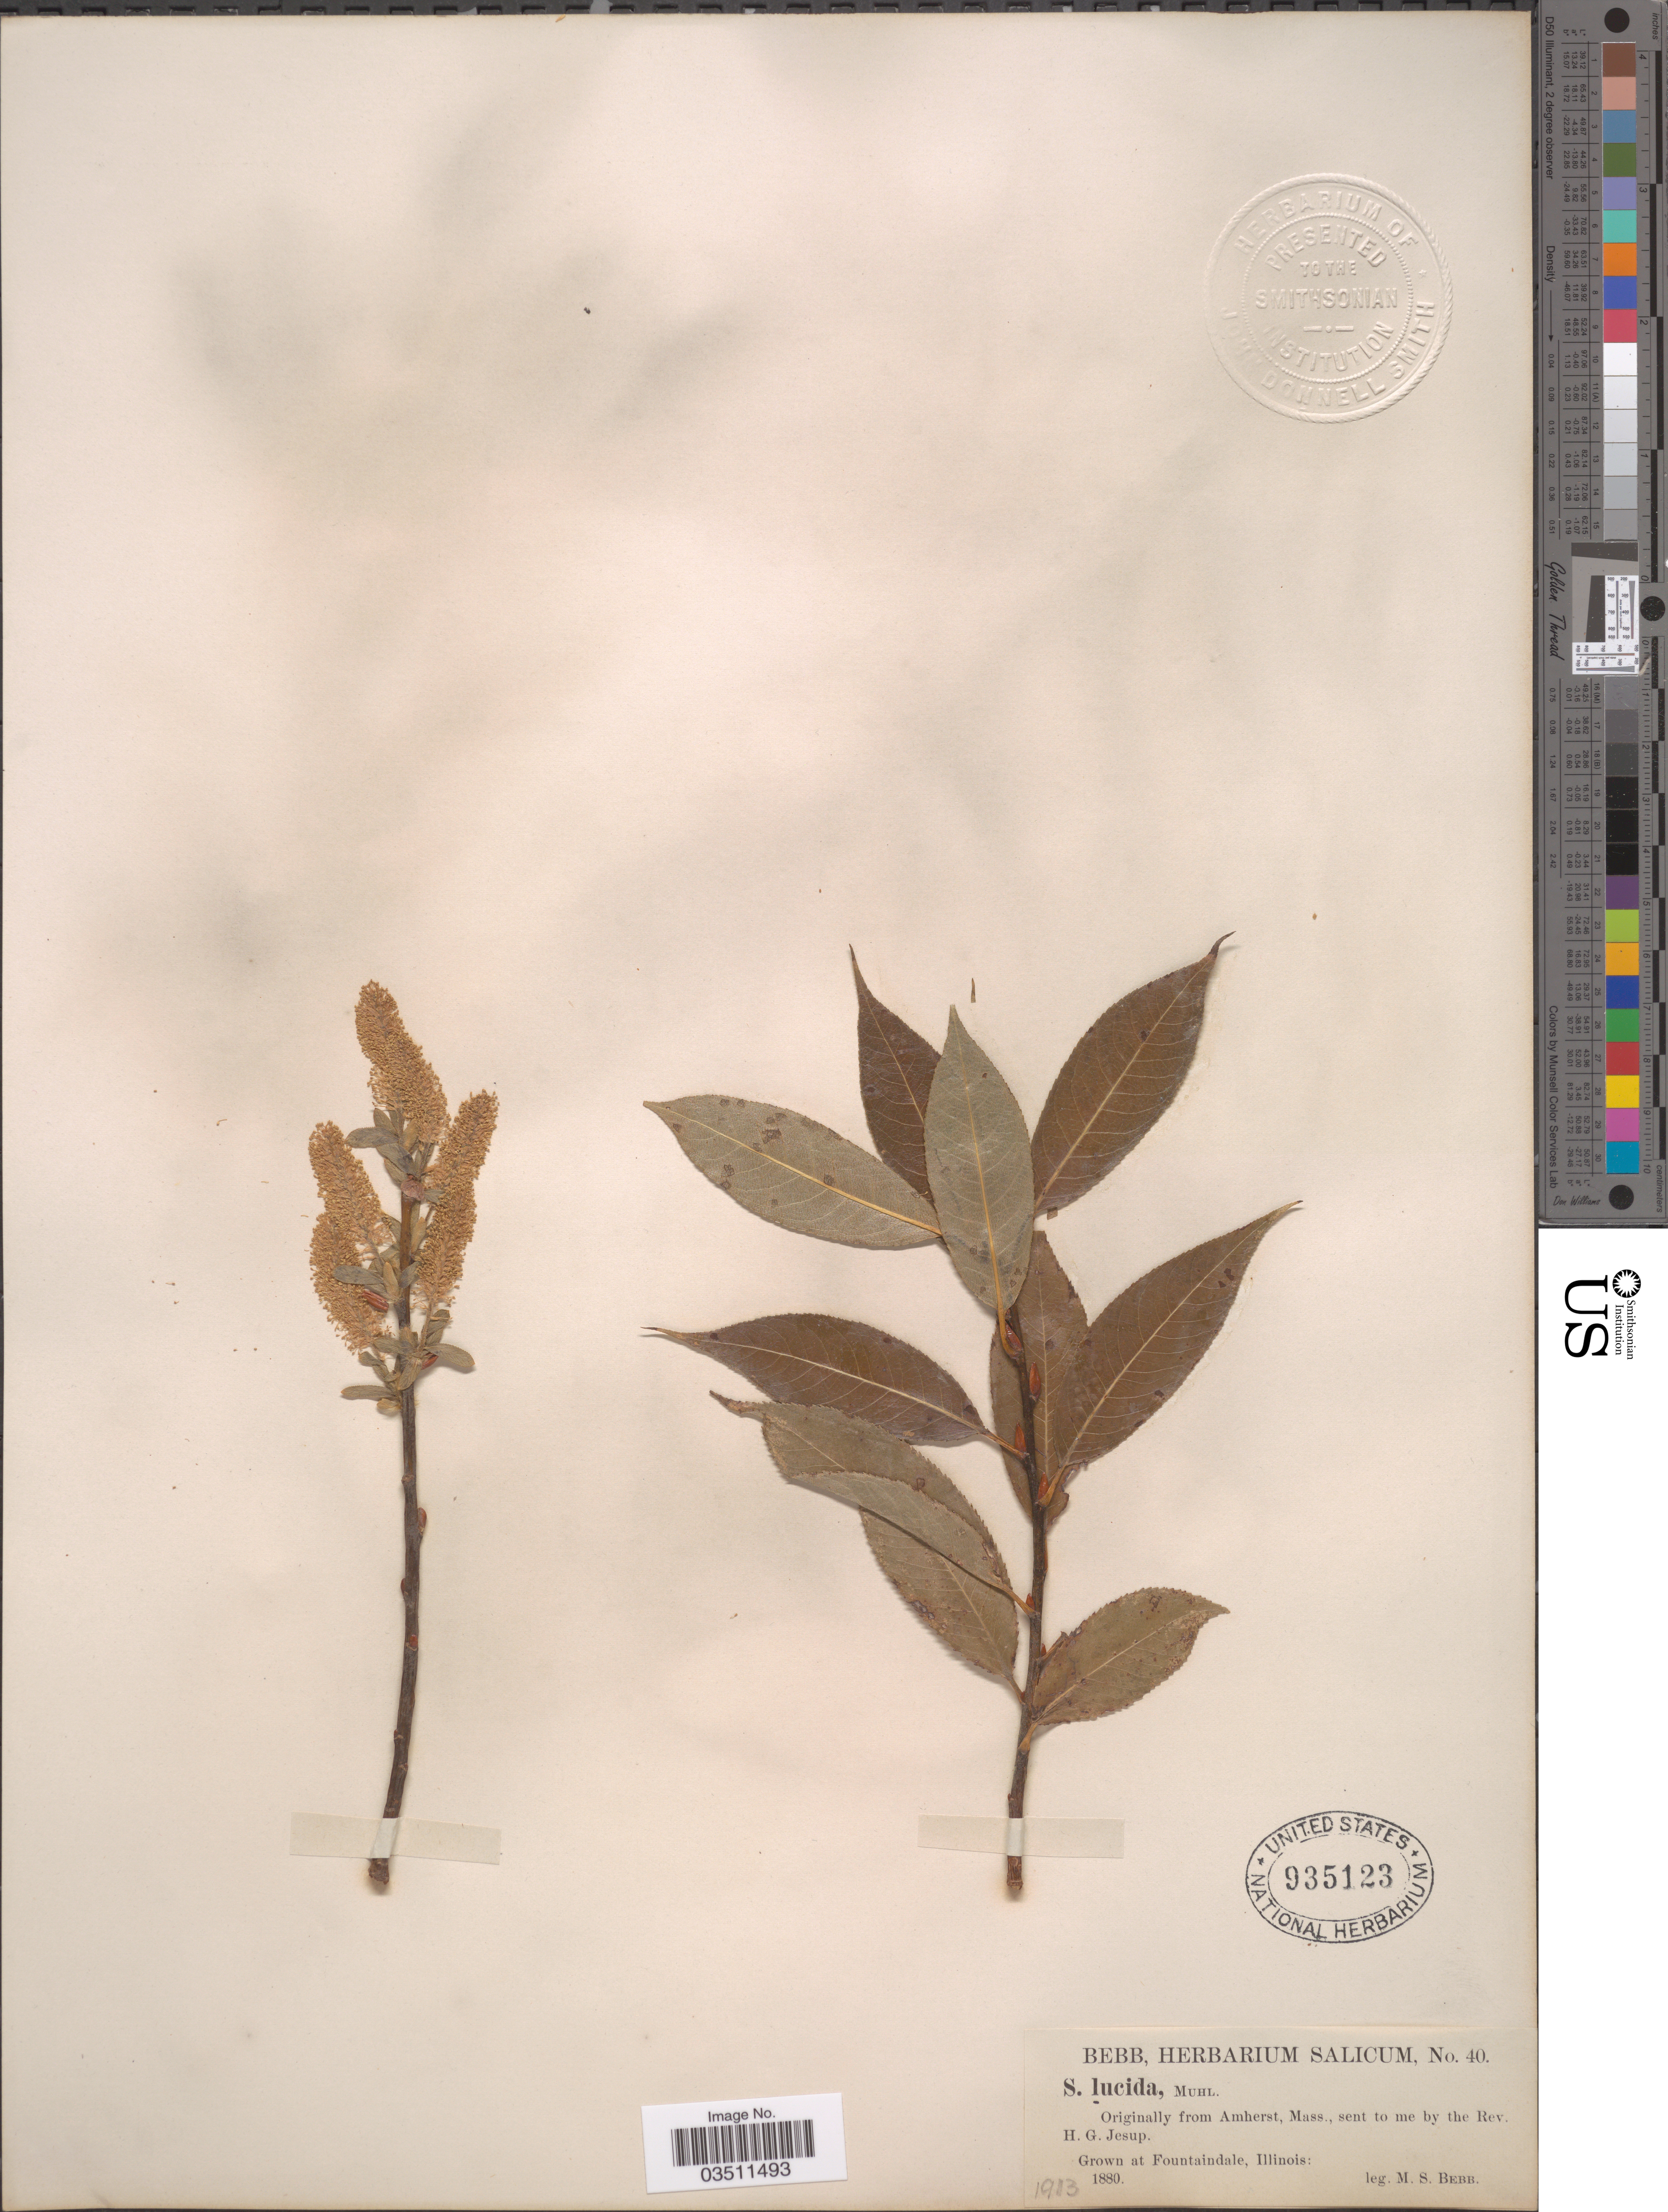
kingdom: Plantae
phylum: Tracheophyta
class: Magnoliopsida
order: Malpighiales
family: Salicaceae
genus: Salix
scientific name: Salix lucida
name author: Muhl.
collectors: M. Bebb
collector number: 40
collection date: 1880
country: United States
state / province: Illinois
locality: Grown at Fountaindale.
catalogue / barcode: US 935123